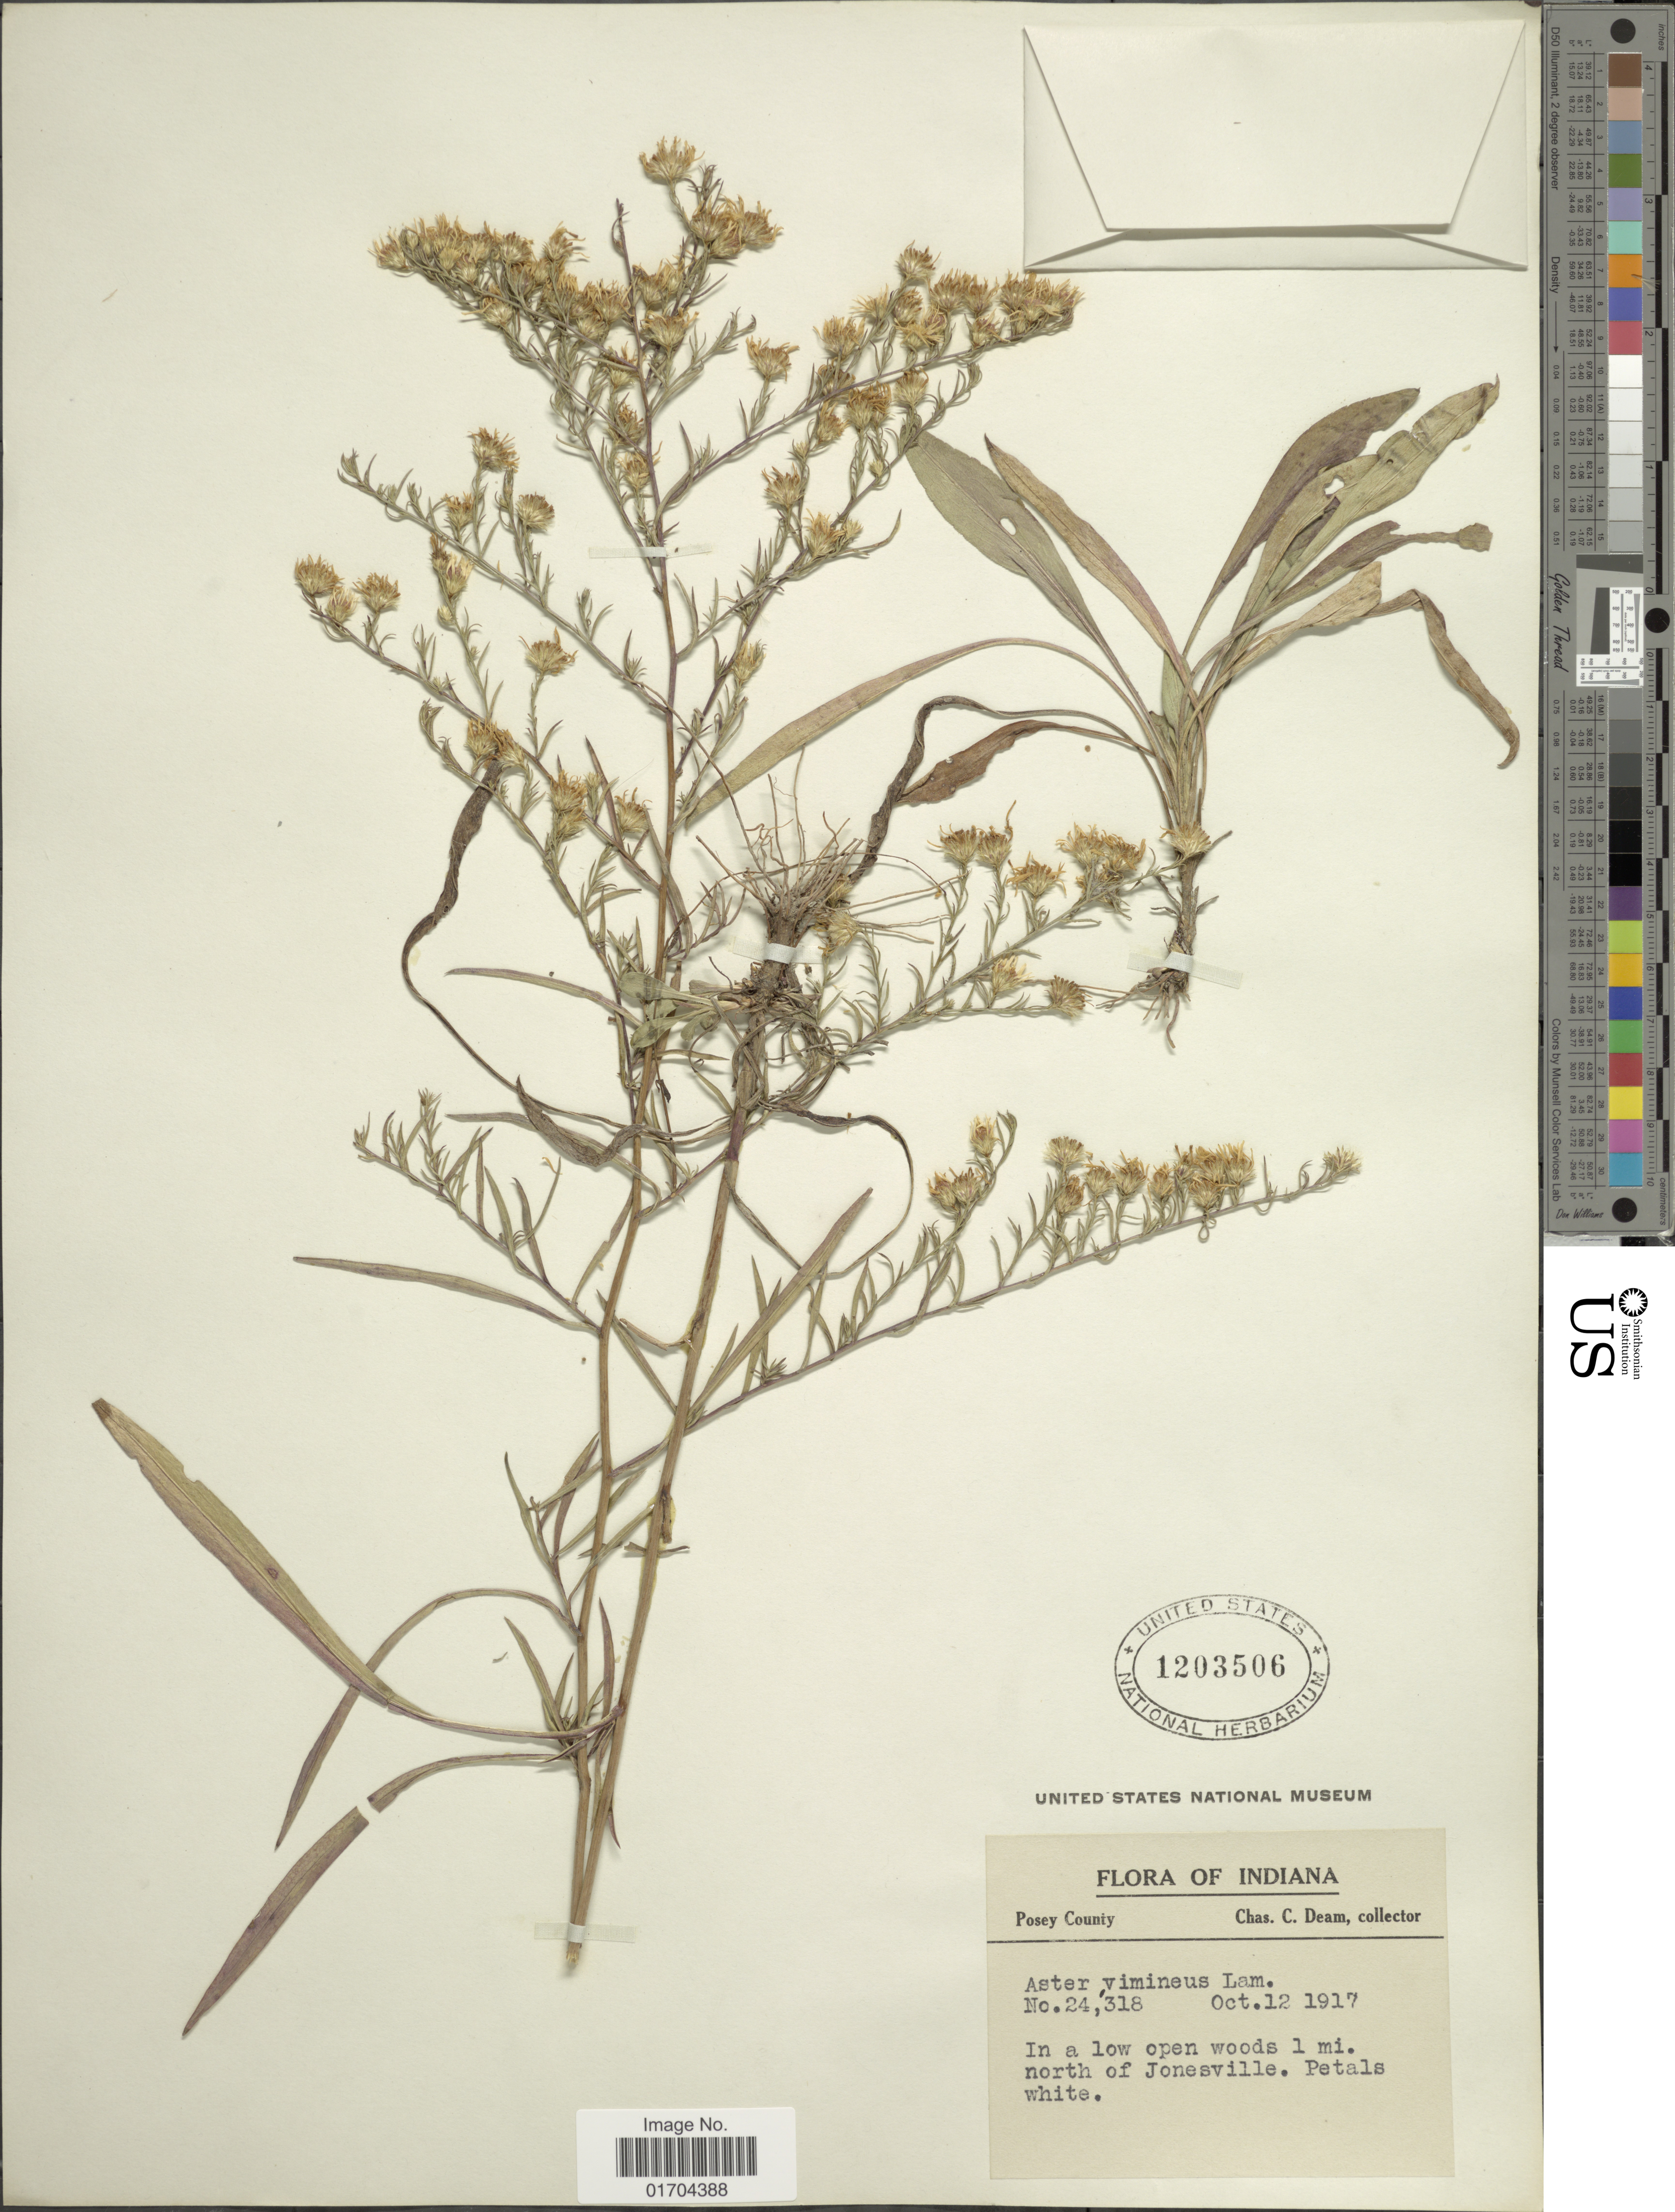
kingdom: Plantae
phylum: Tracheophyta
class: Magnoliopsida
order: Asterales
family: Asteraceae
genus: Symphyotrichum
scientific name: Symphyotrichum sp.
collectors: C. C. Deam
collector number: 24318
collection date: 1917-10-12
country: United States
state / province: Indiana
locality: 1 mi. north of Jonesville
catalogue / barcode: US 1203506